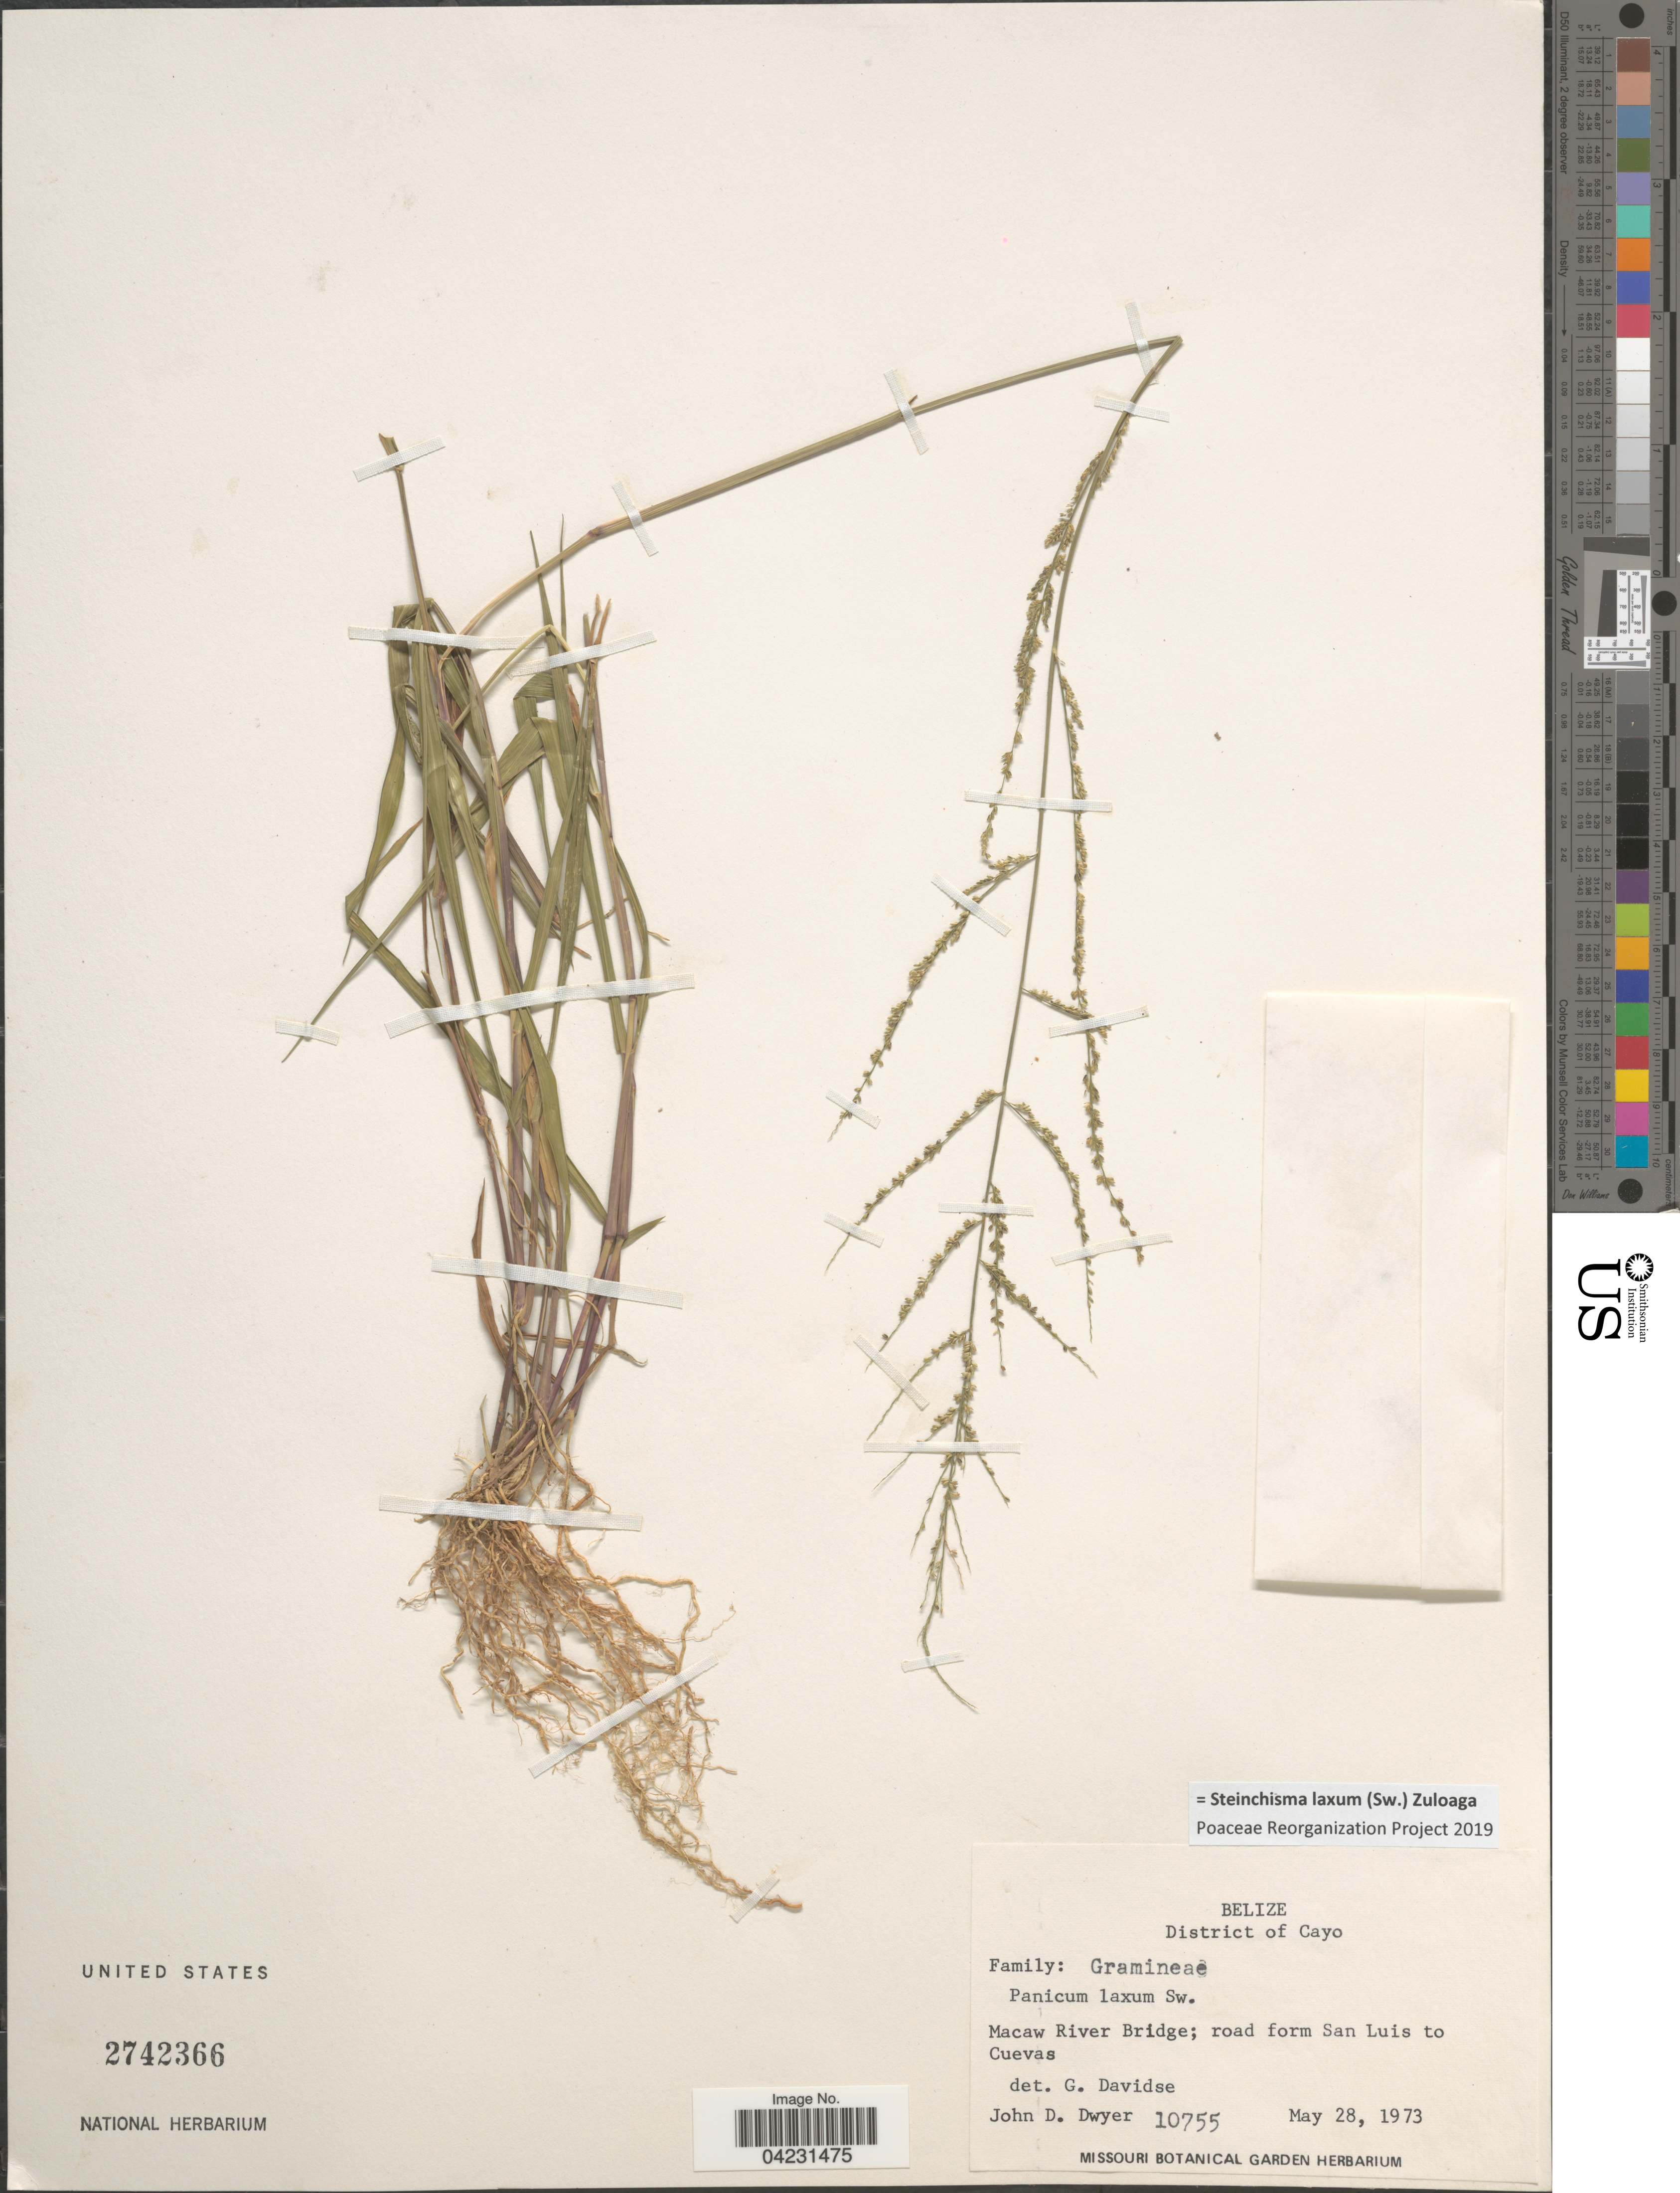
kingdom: Plantae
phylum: Tracheophyta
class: Liliopsida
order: Poales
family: Poaceae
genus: Steinchisma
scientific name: Steinchisma laxum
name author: (Sw.) Zuloaga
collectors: J. D. Dwyer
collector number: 10755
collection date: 1973-05-28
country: Belize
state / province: Cayo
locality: District of Cayo. Macaw River Bridge; road from San Luis to Cuevas.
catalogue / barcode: US 2742366